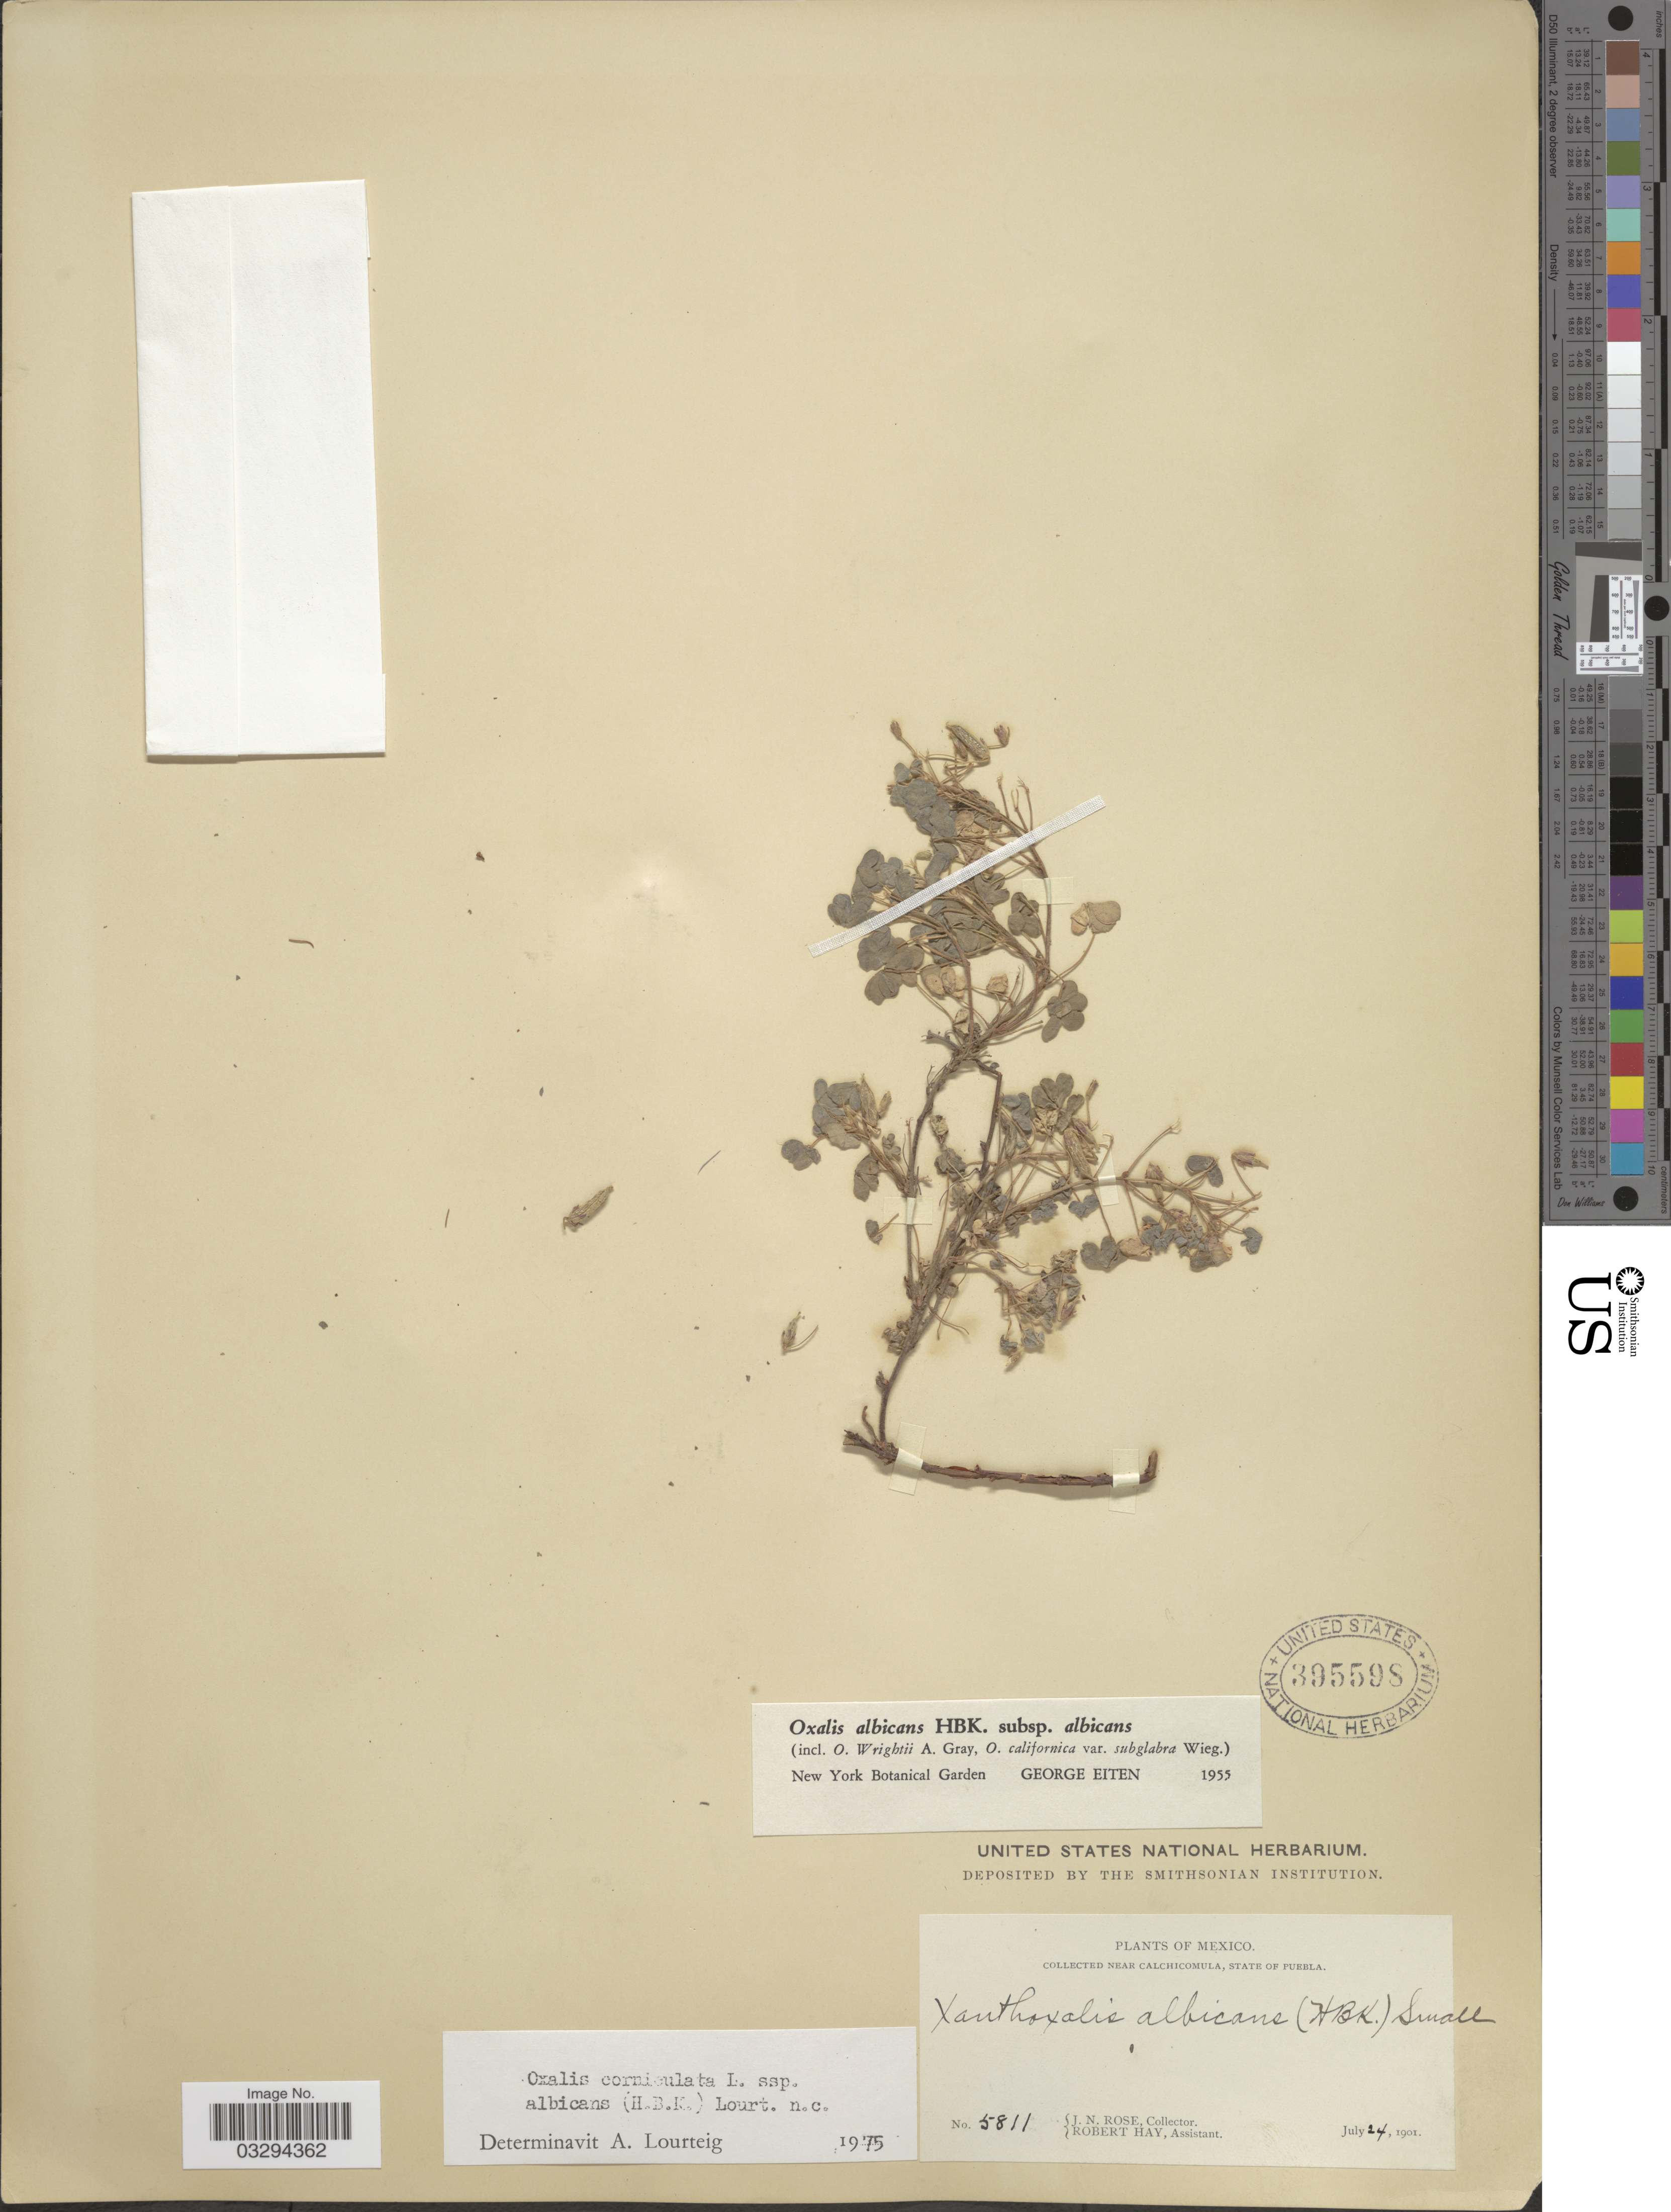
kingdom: Plantae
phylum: Tracheophyta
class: Magnoliopsida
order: Oxalidales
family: Oxalidaceae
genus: Oxalis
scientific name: Oxalis corniculata subsp. albicans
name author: (Kunth) Lourteig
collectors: J. N. Rose & R. Hay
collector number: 5811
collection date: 1901-07-24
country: Mexico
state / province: Puebla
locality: Near Calchicomula.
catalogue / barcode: US 395598